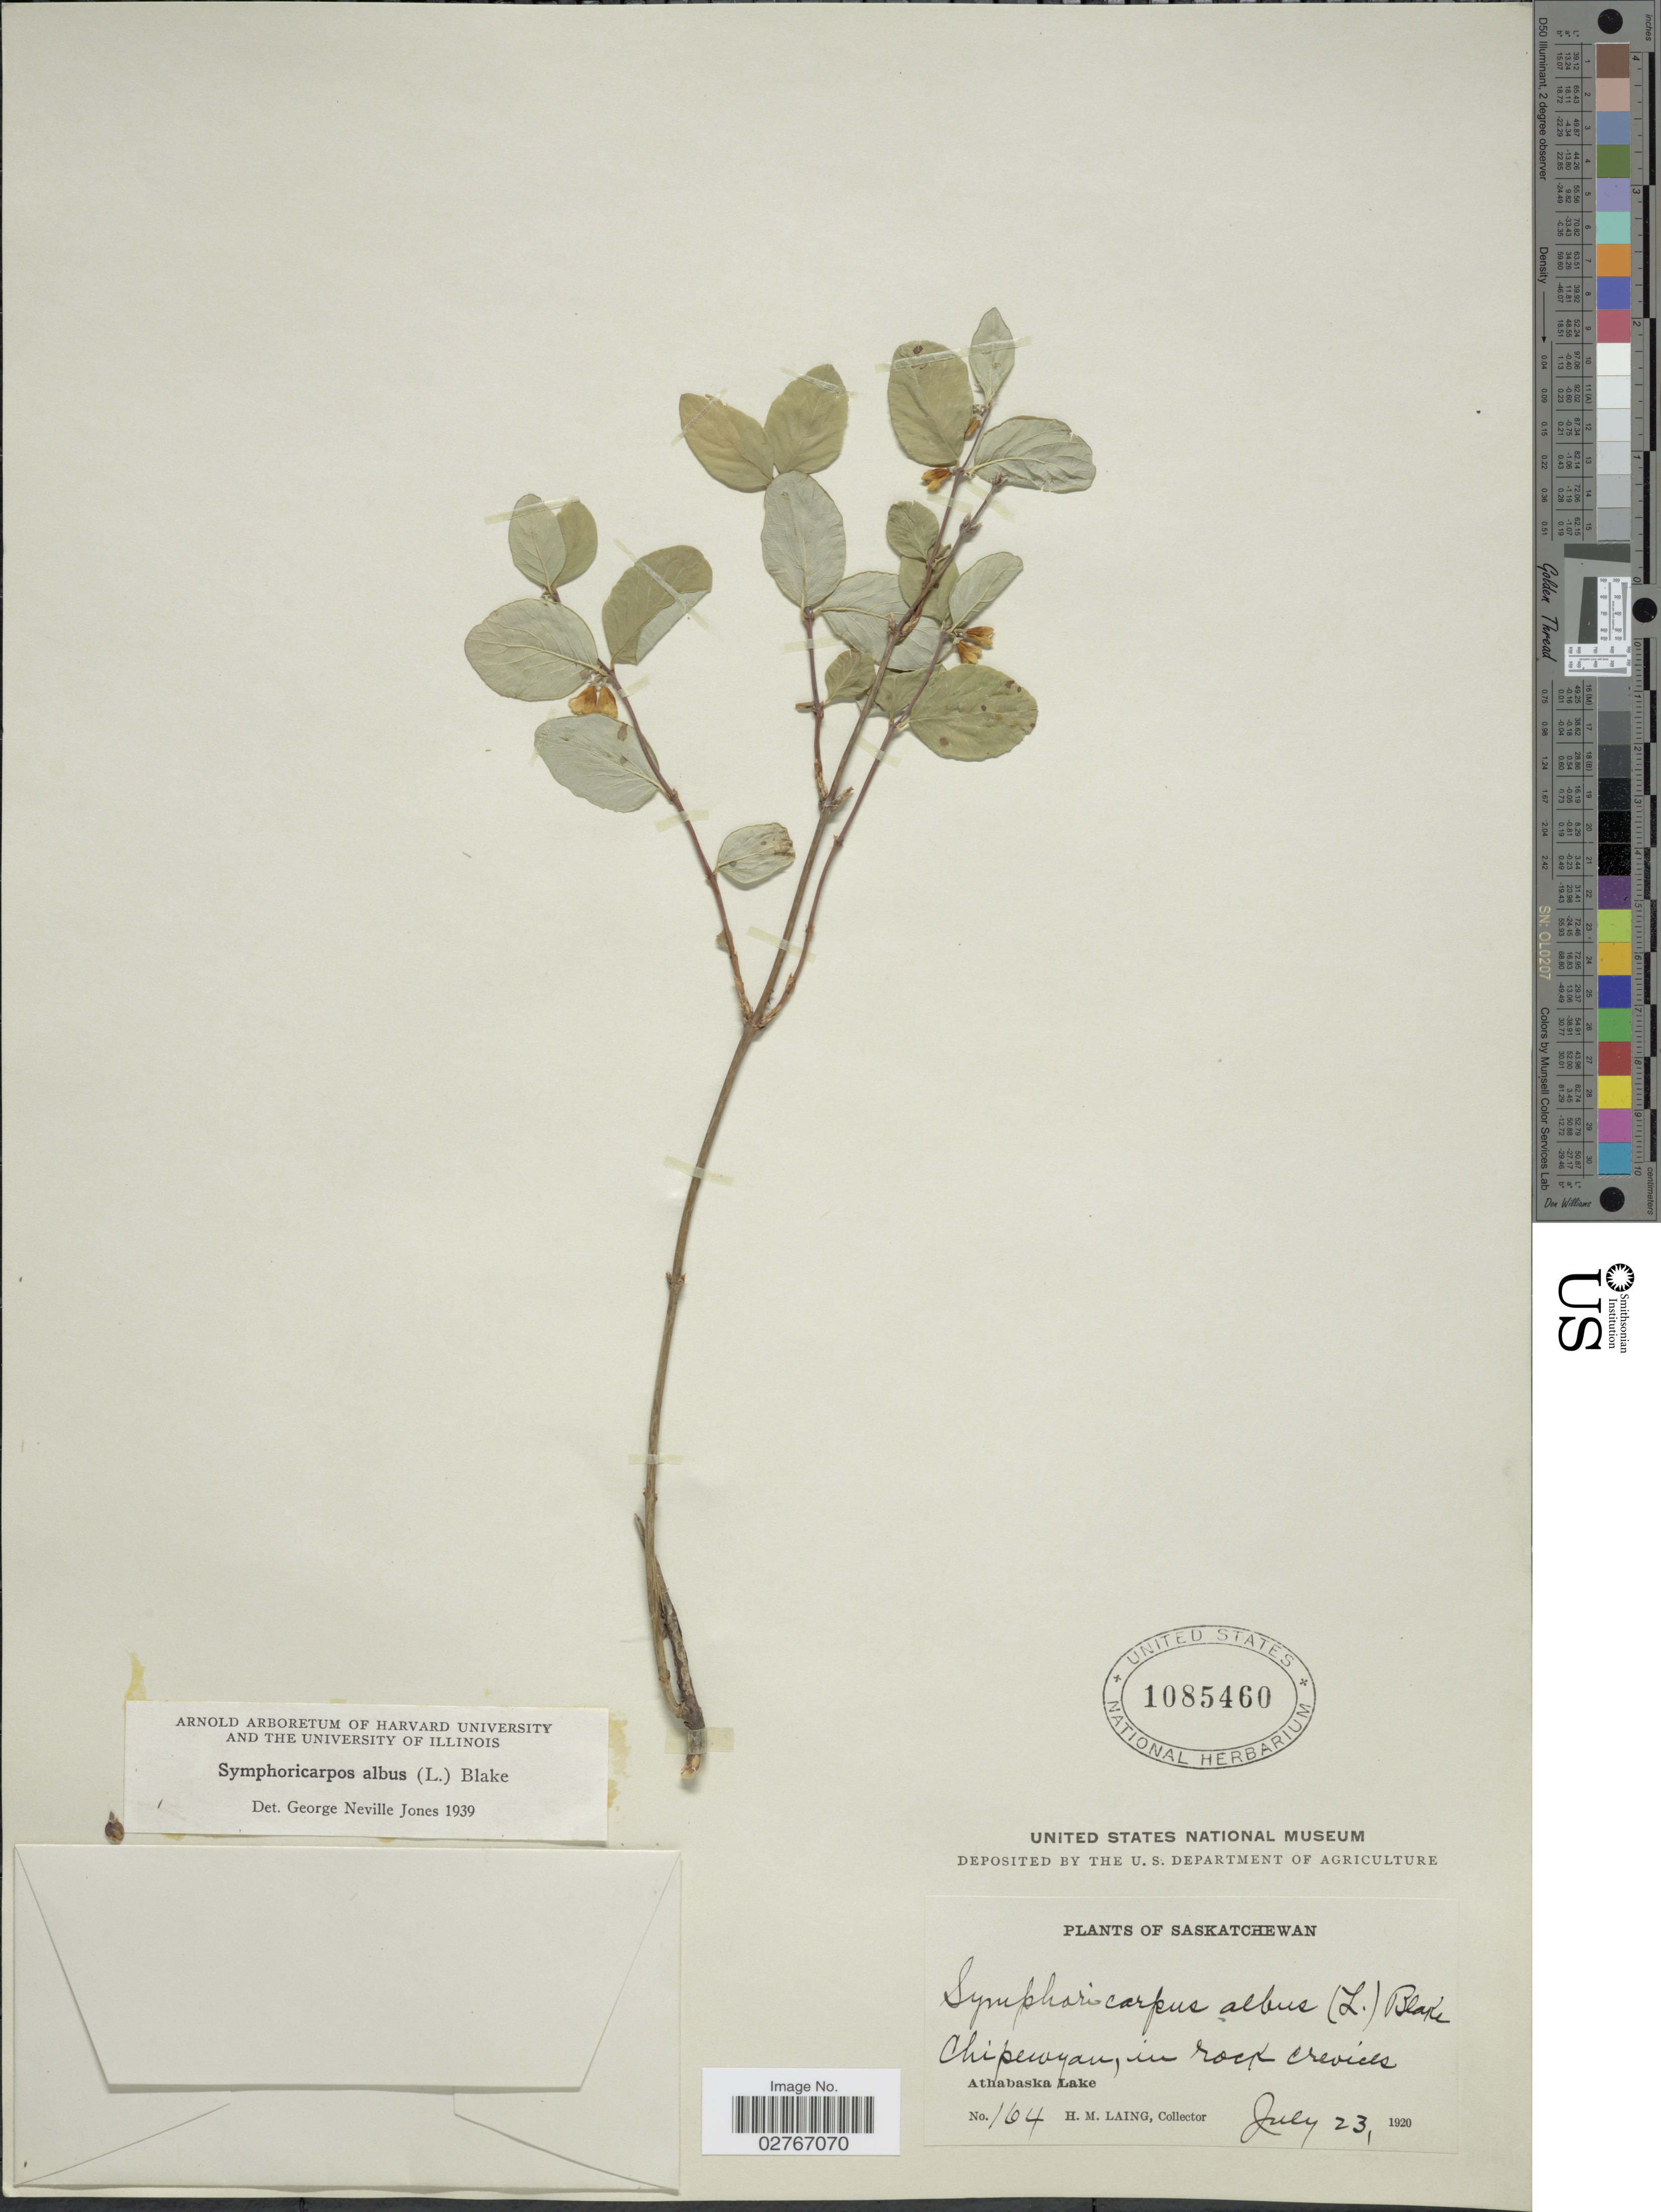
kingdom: Plantae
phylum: Tracheophyta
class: Magnoliopsida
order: Dipsacales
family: Caprifoliaceae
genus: Symphoricarpos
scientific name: Symphoricarpos albus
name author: (L.) S.F. Blake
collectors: H. Laing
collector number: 164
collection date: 1920-07-23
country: Canada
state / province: Saskatchewan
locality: Chipewyan, in rock crevices, Athabaska Lake.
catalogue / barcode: US 1085460